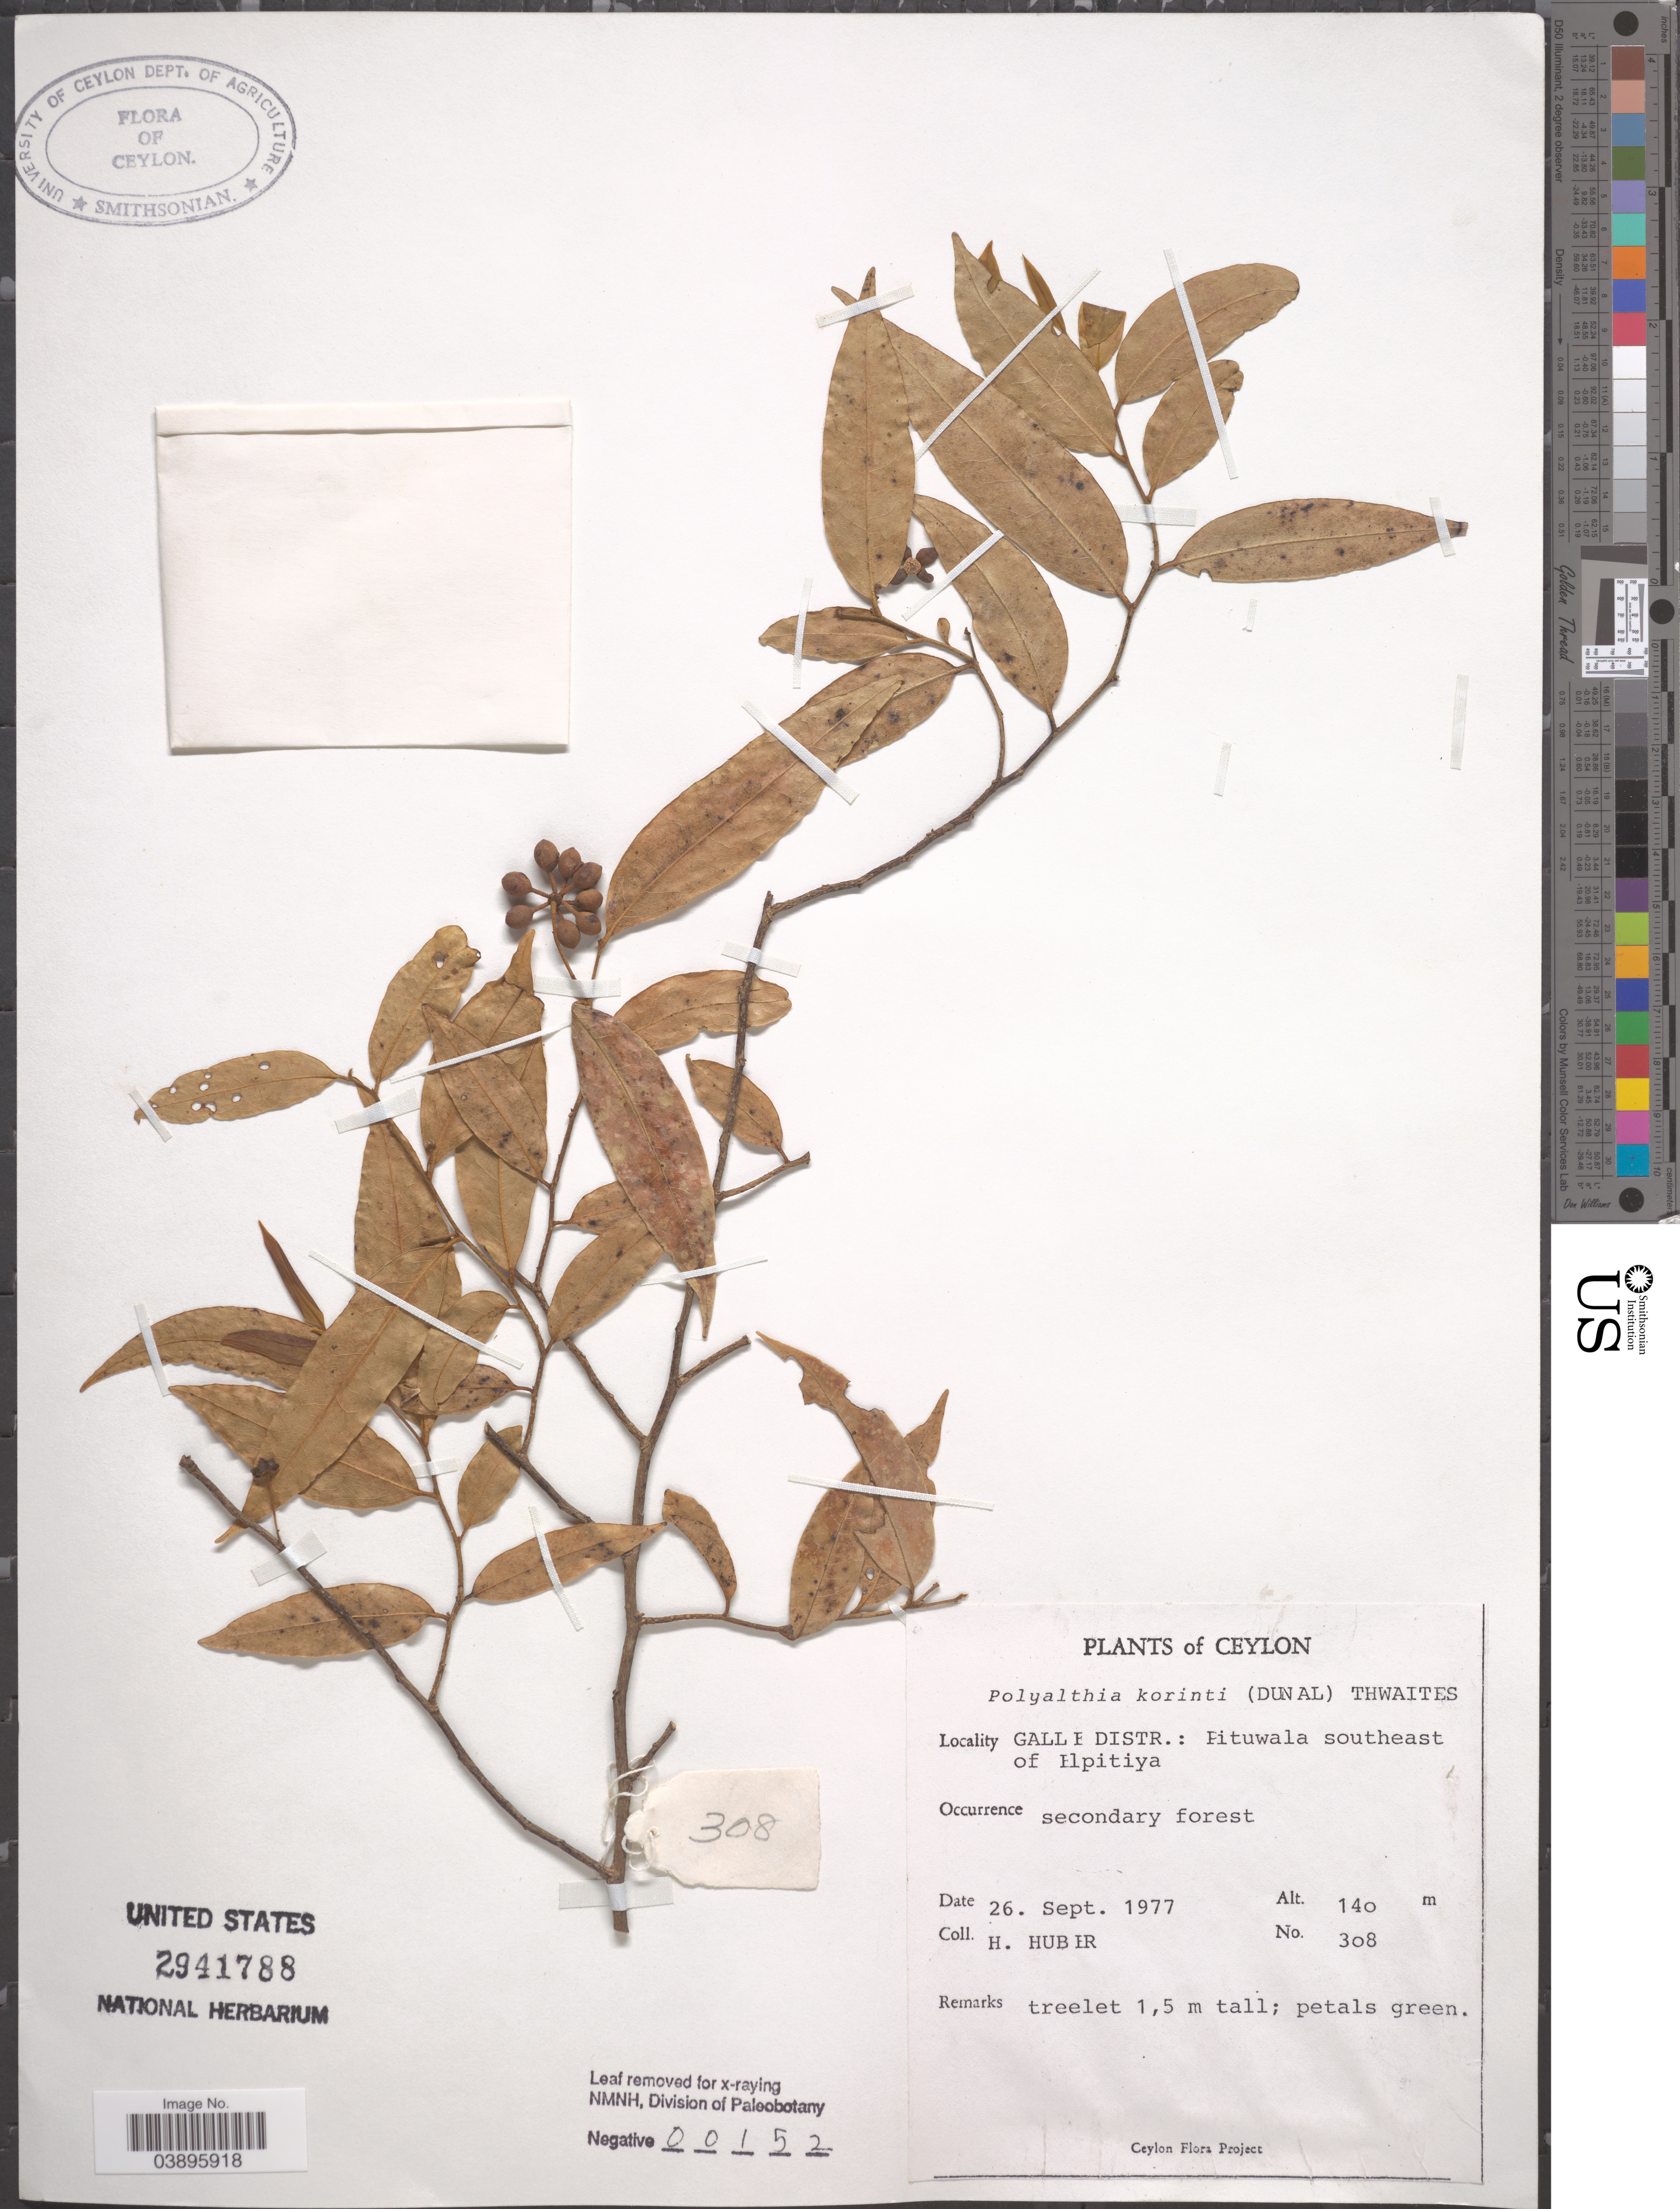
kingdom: Plantae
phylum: Tracheophyta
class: Magnoliopsida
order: Magnoliales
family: Annonaceae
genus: Polyalthia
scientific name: Polyalthia korinti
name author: (Dunal) Thwaites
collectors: H. Huber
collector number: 308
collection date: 1977-09-26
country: Sri Lanka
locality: Ceylon. Galle Distr.; Pituwala southeast of Elpitiya.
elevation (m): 140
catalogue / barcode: US 2941788